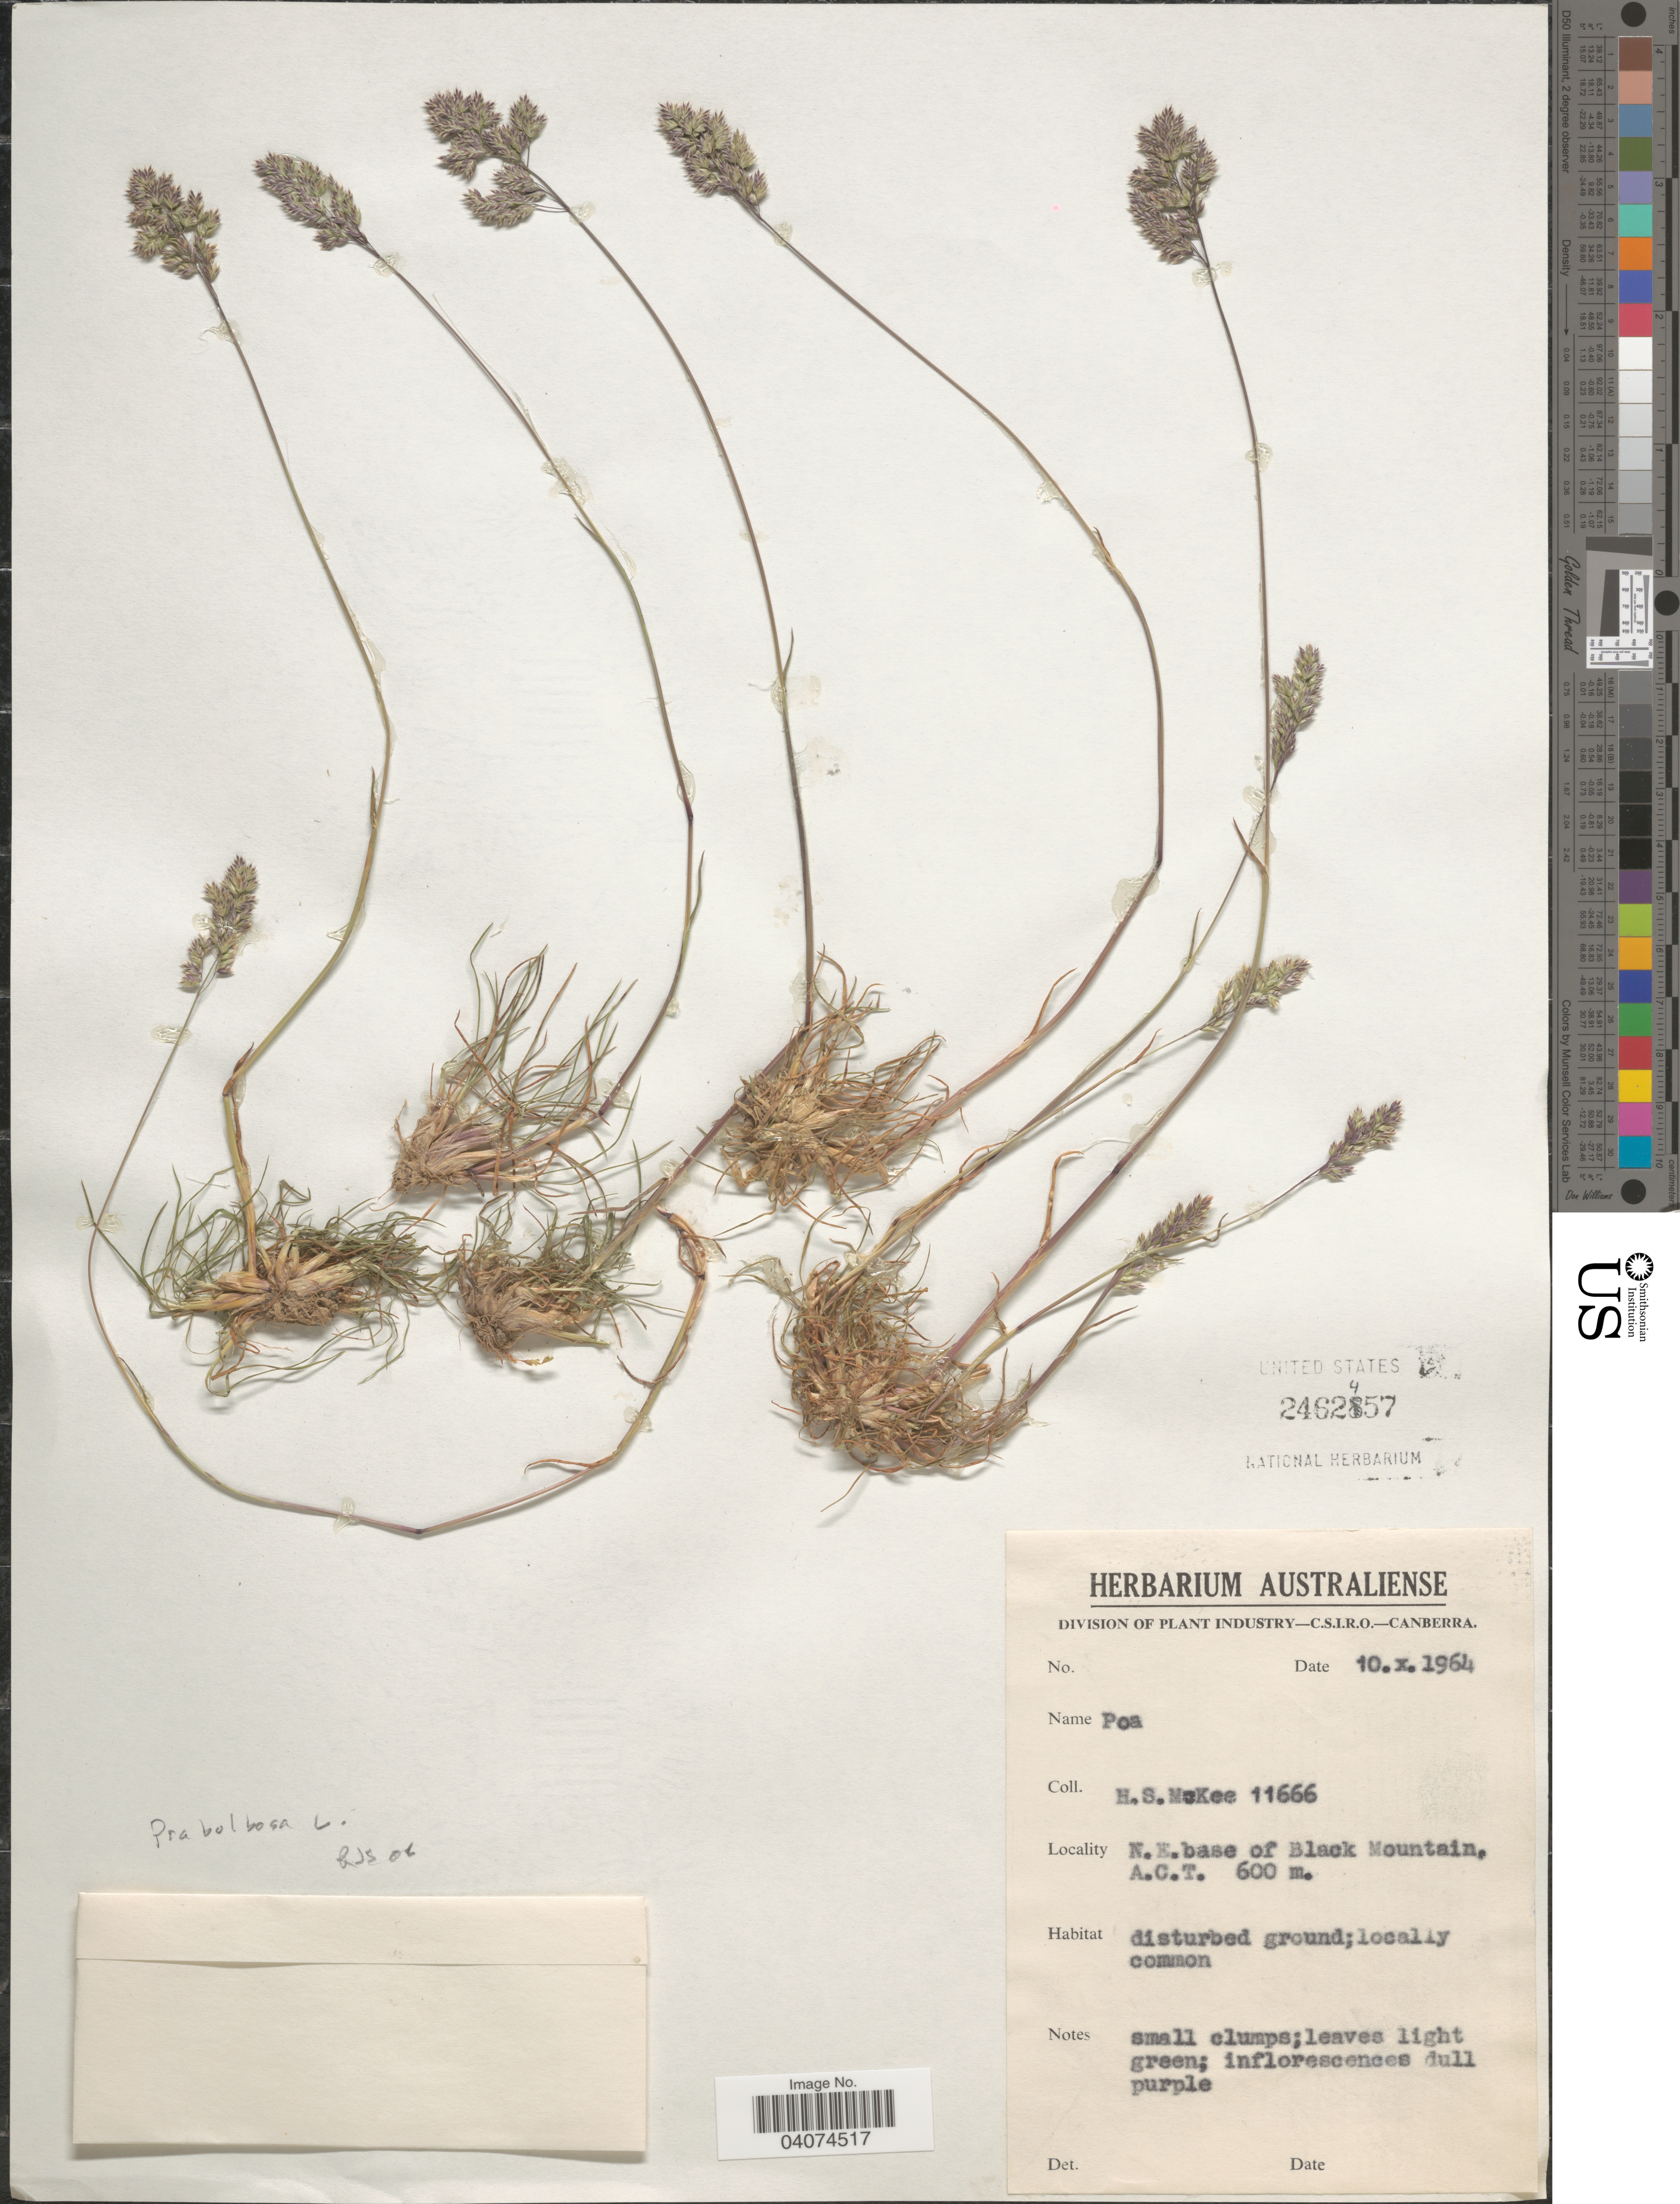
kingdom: Plantae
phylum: Tracheophyta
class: Liliopsida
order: Poales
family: Poaceae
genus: Poa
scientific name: Poa bulbosa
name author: L.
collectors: H. S. McKee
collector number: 11666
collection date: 1964-10-10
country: Australia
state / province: Australian Capital Territory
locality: N.E. base of Black Mountain, A.C.T.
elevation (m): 600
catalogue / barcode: US 2462457